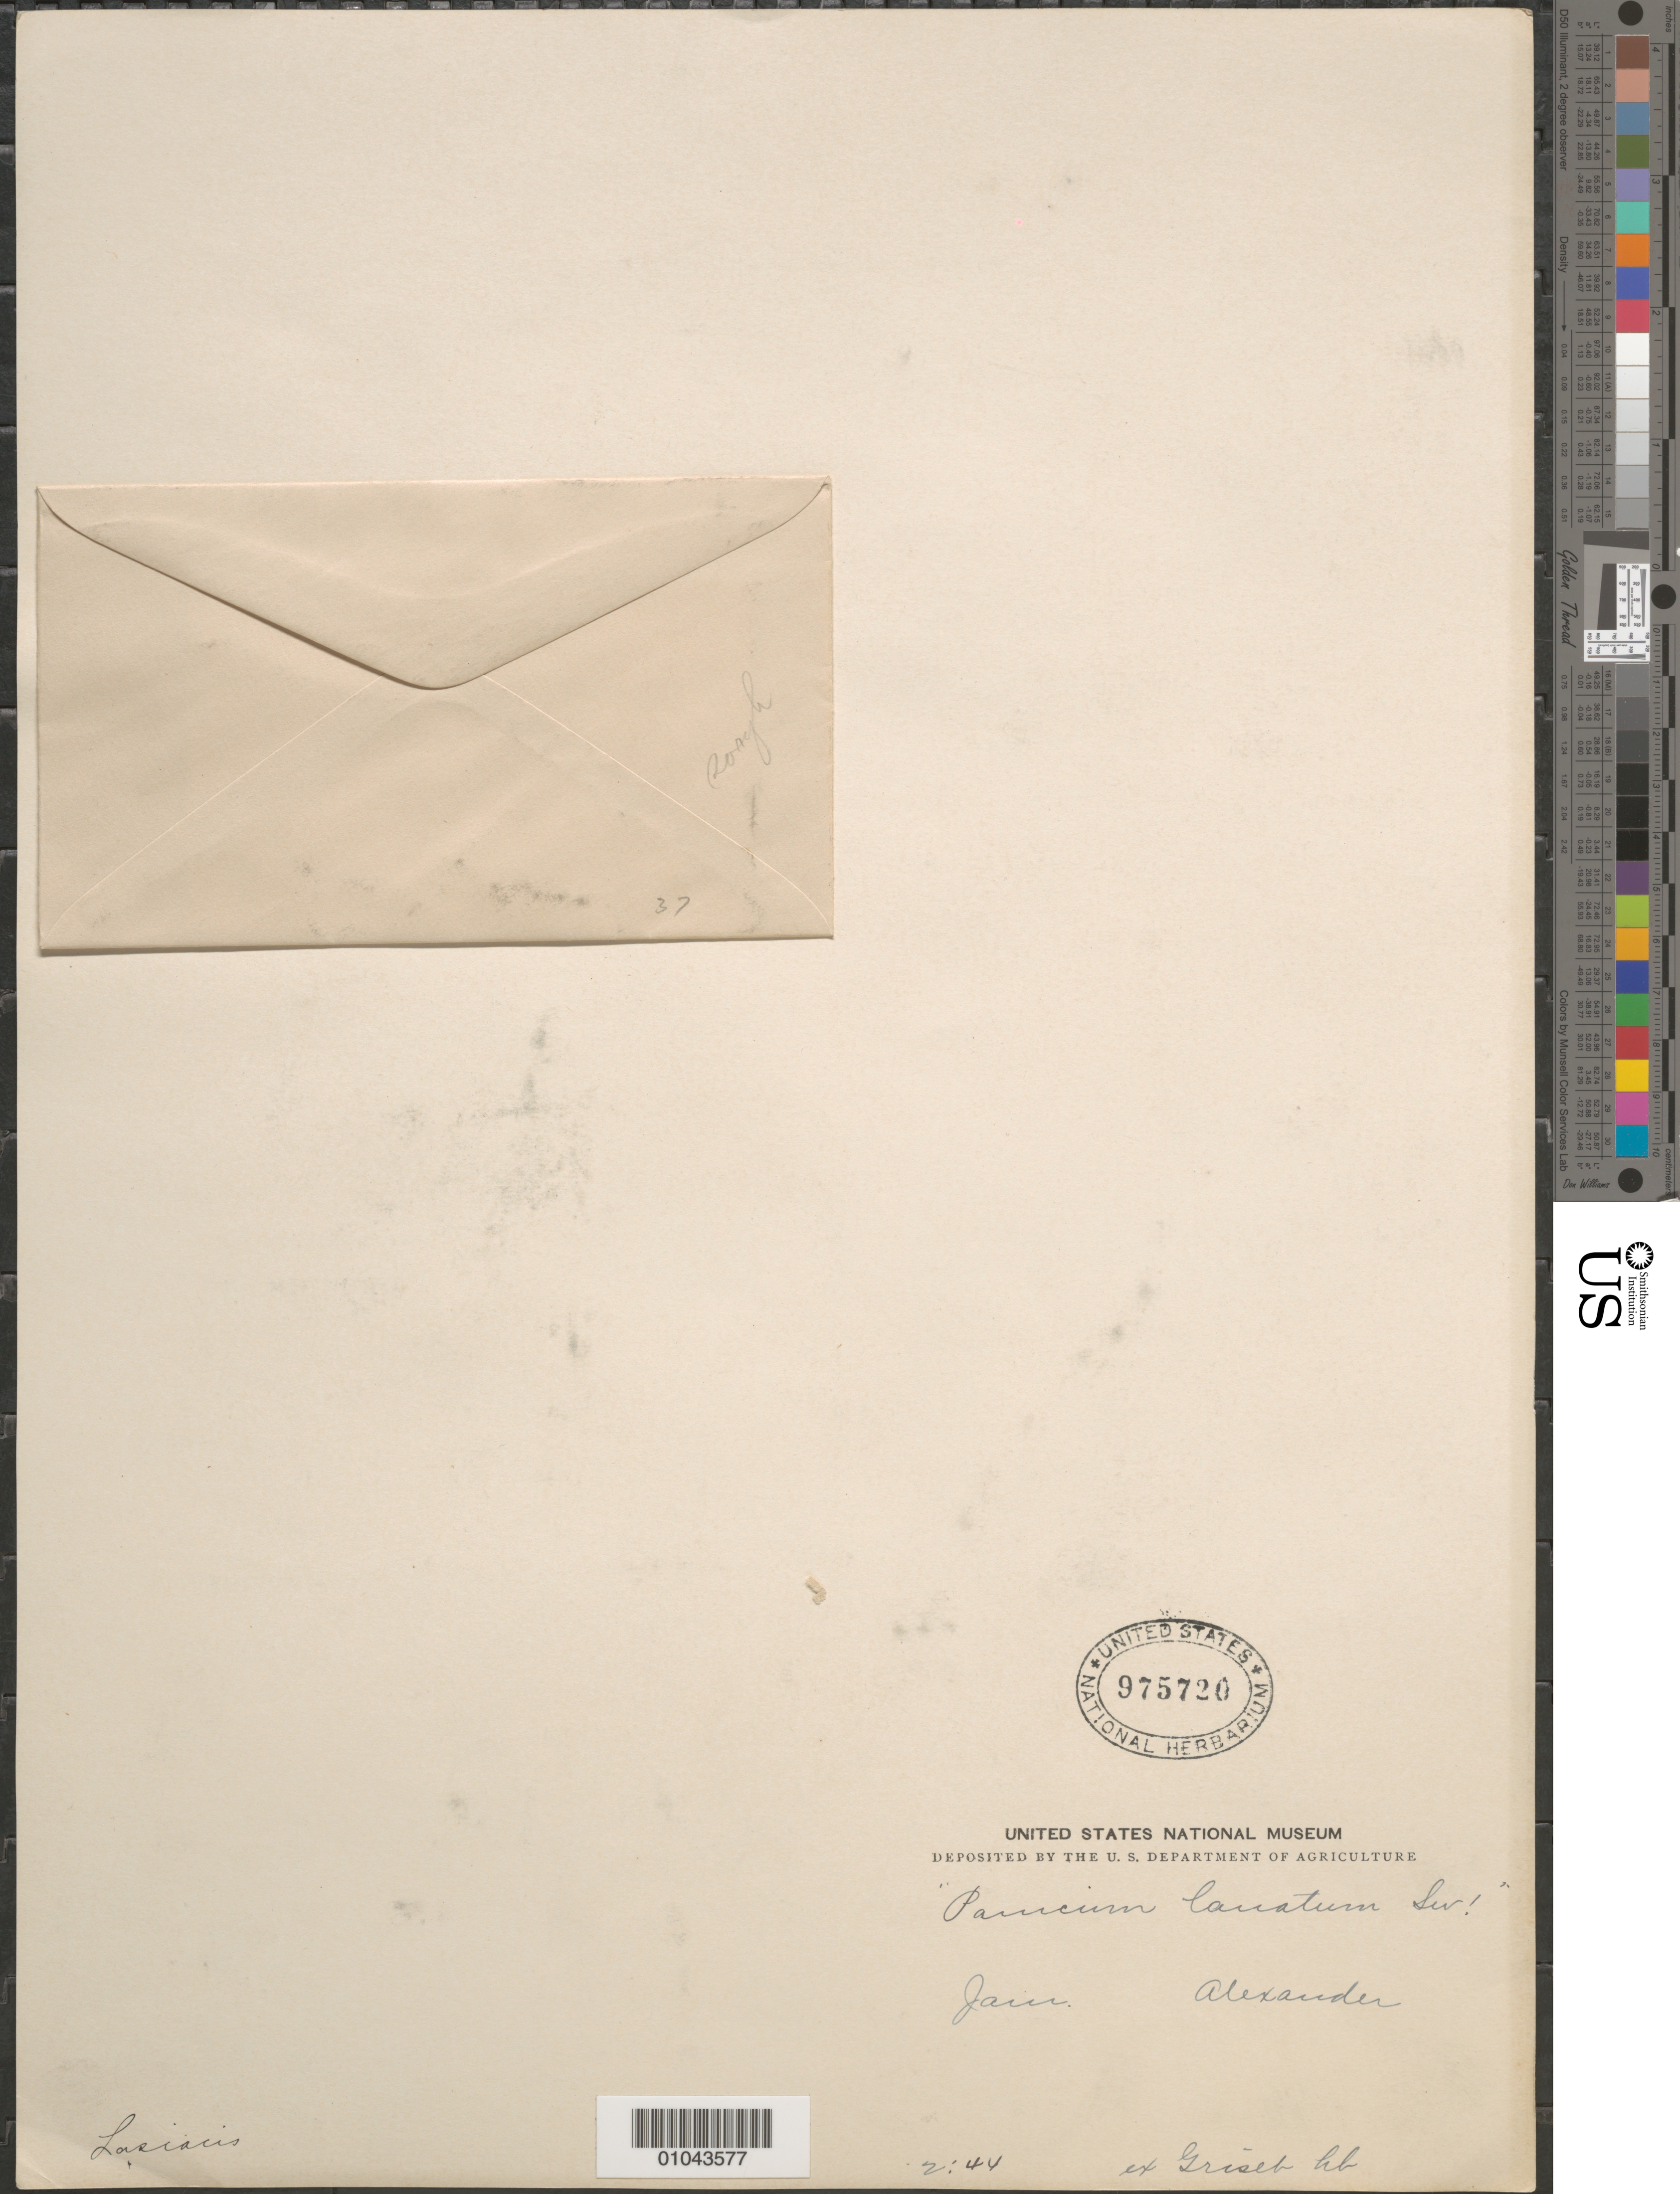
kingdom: Plantae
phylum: Tracheophyta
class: Liliopsida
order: Poales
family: Poaceae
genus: Lasiacis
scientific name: Lasiacis sorghoidea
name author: (Desv. ex Ham.) Hitchc. & Chase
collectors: R. C. Alexander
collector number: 37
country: Jamaica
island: Jamaica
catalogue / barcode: US 975720